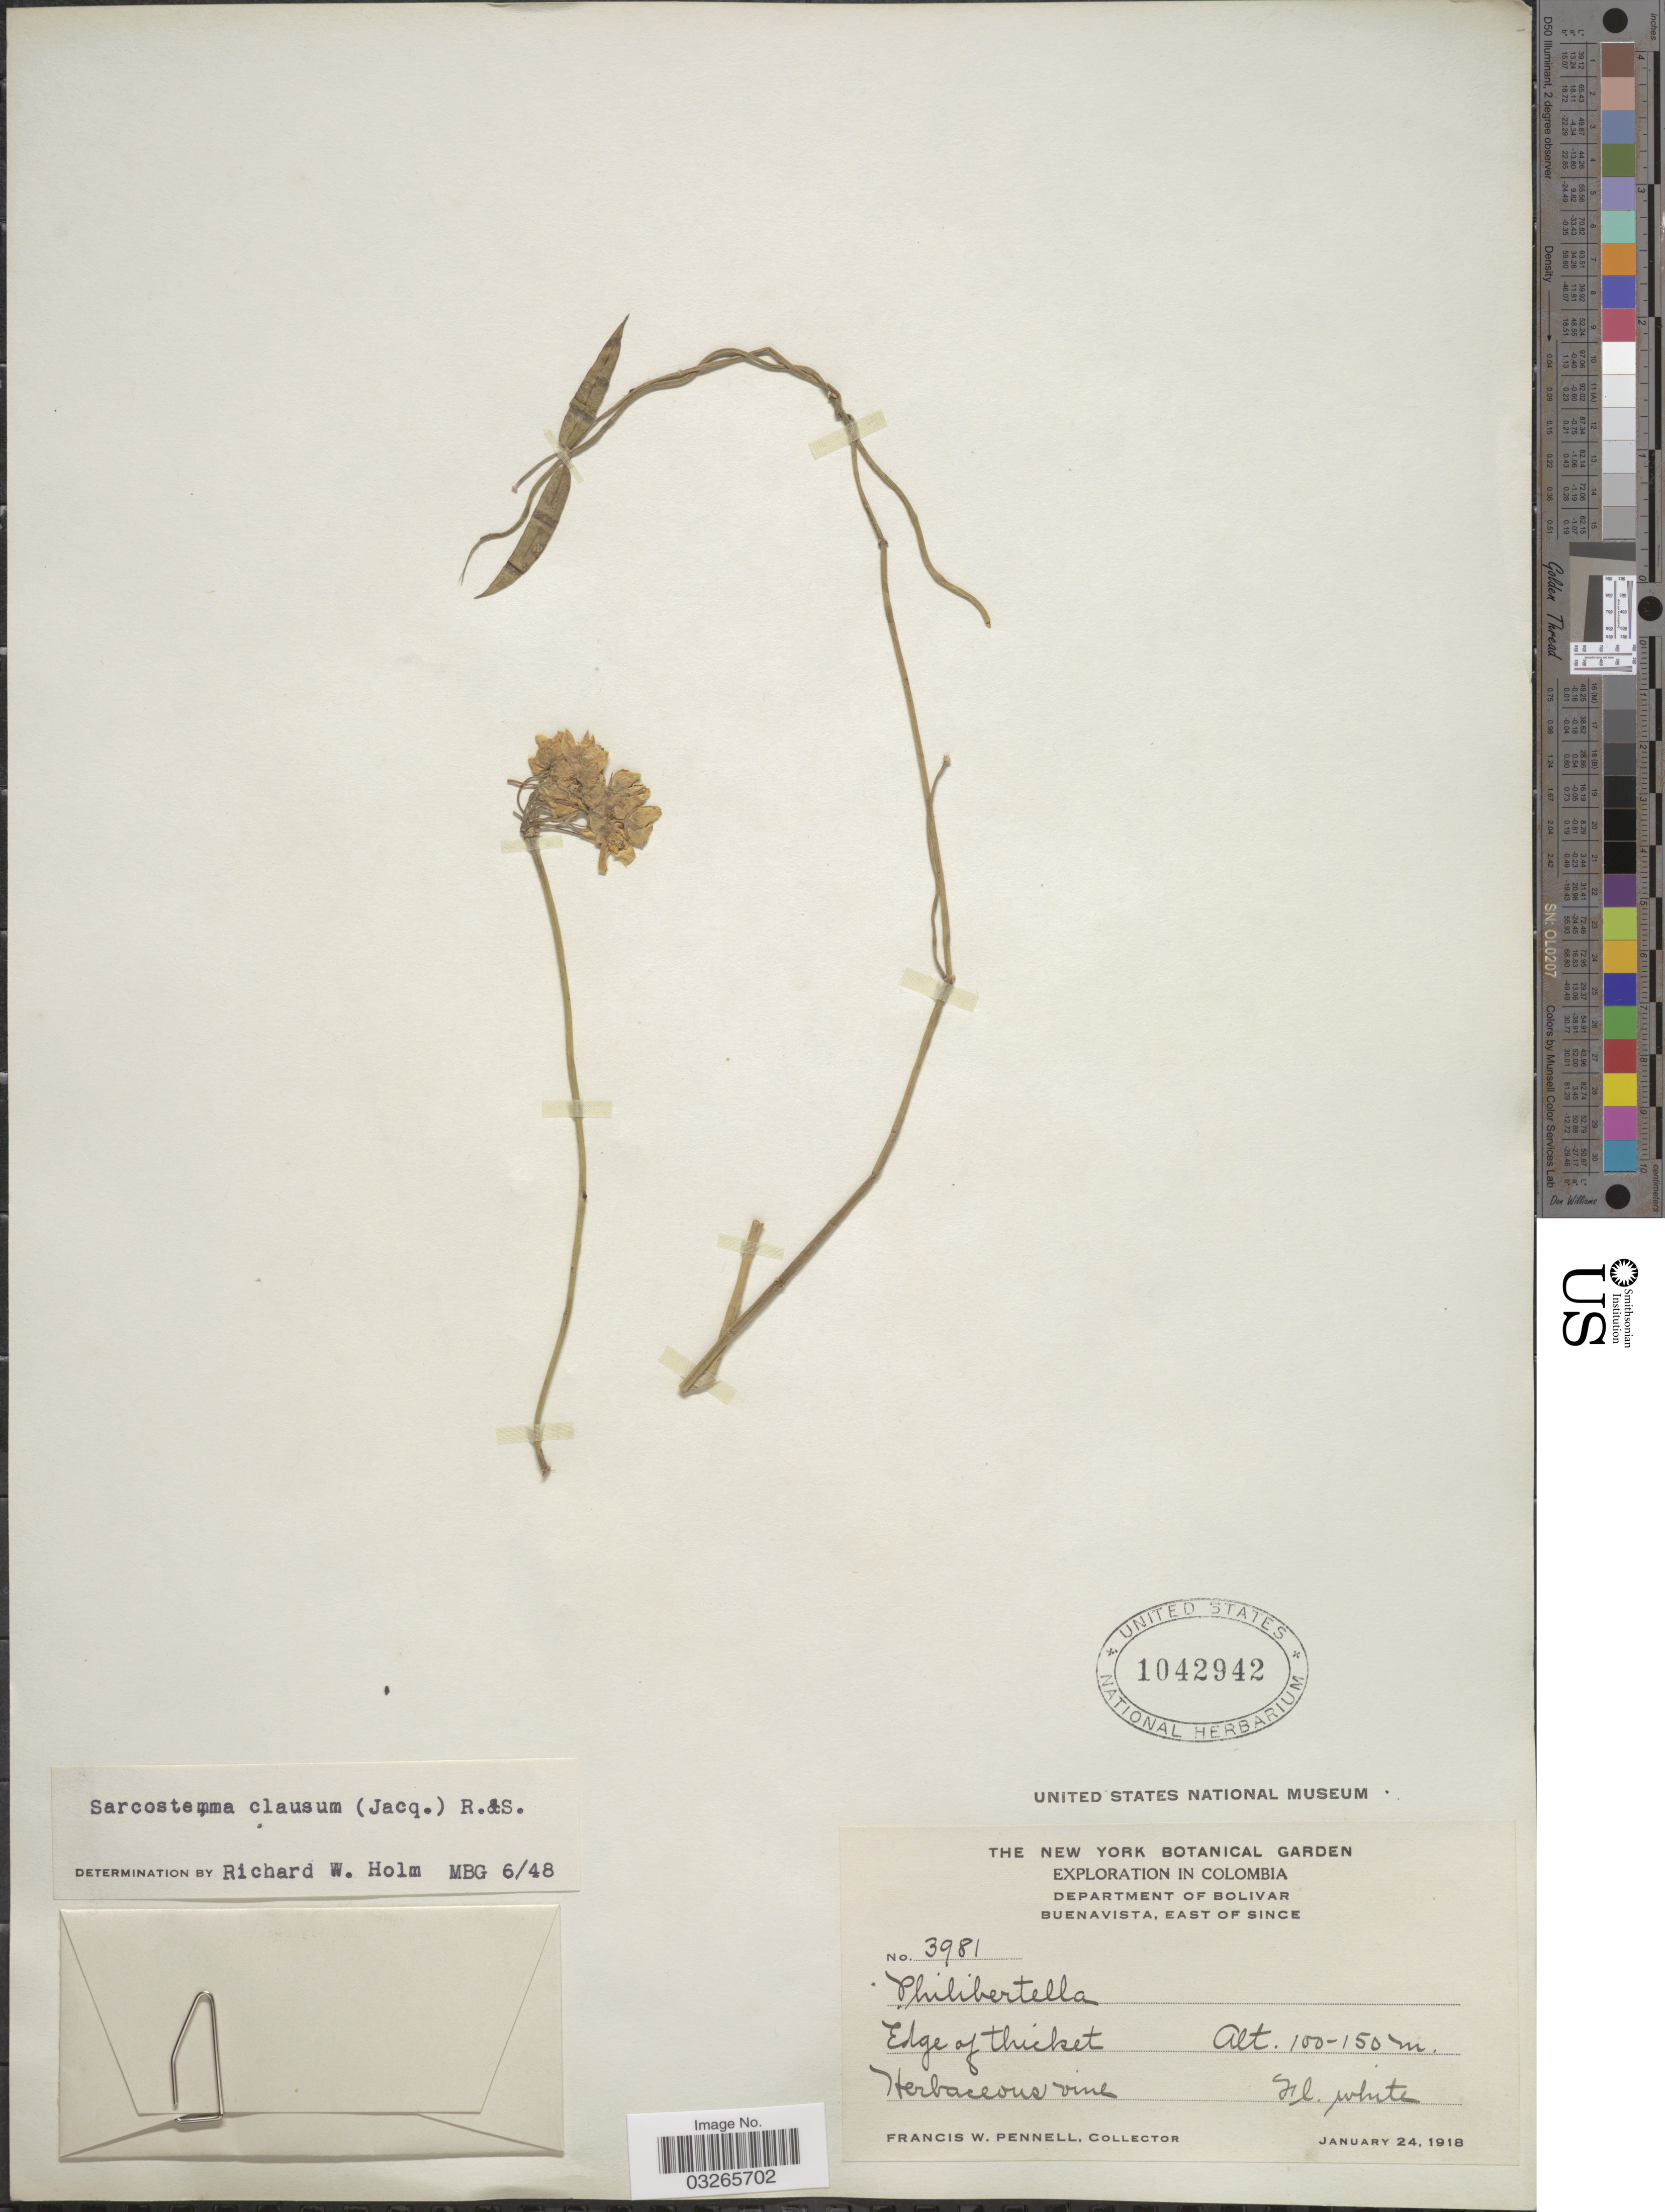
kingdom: Plantae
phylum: Tracheophyta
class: Magnoliopsida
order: Gentianales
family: Apocynaceae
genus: Sarcostemma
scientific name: Sarcostemma clausum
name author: (Jacq.) Schult.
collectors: F. W. Pennell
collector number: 3981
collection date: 1918-01-24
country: Colombia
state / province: Bolívar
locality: Department of Bolivar, Buenavista, east of Since.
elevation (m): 100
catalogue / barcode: US 1042942